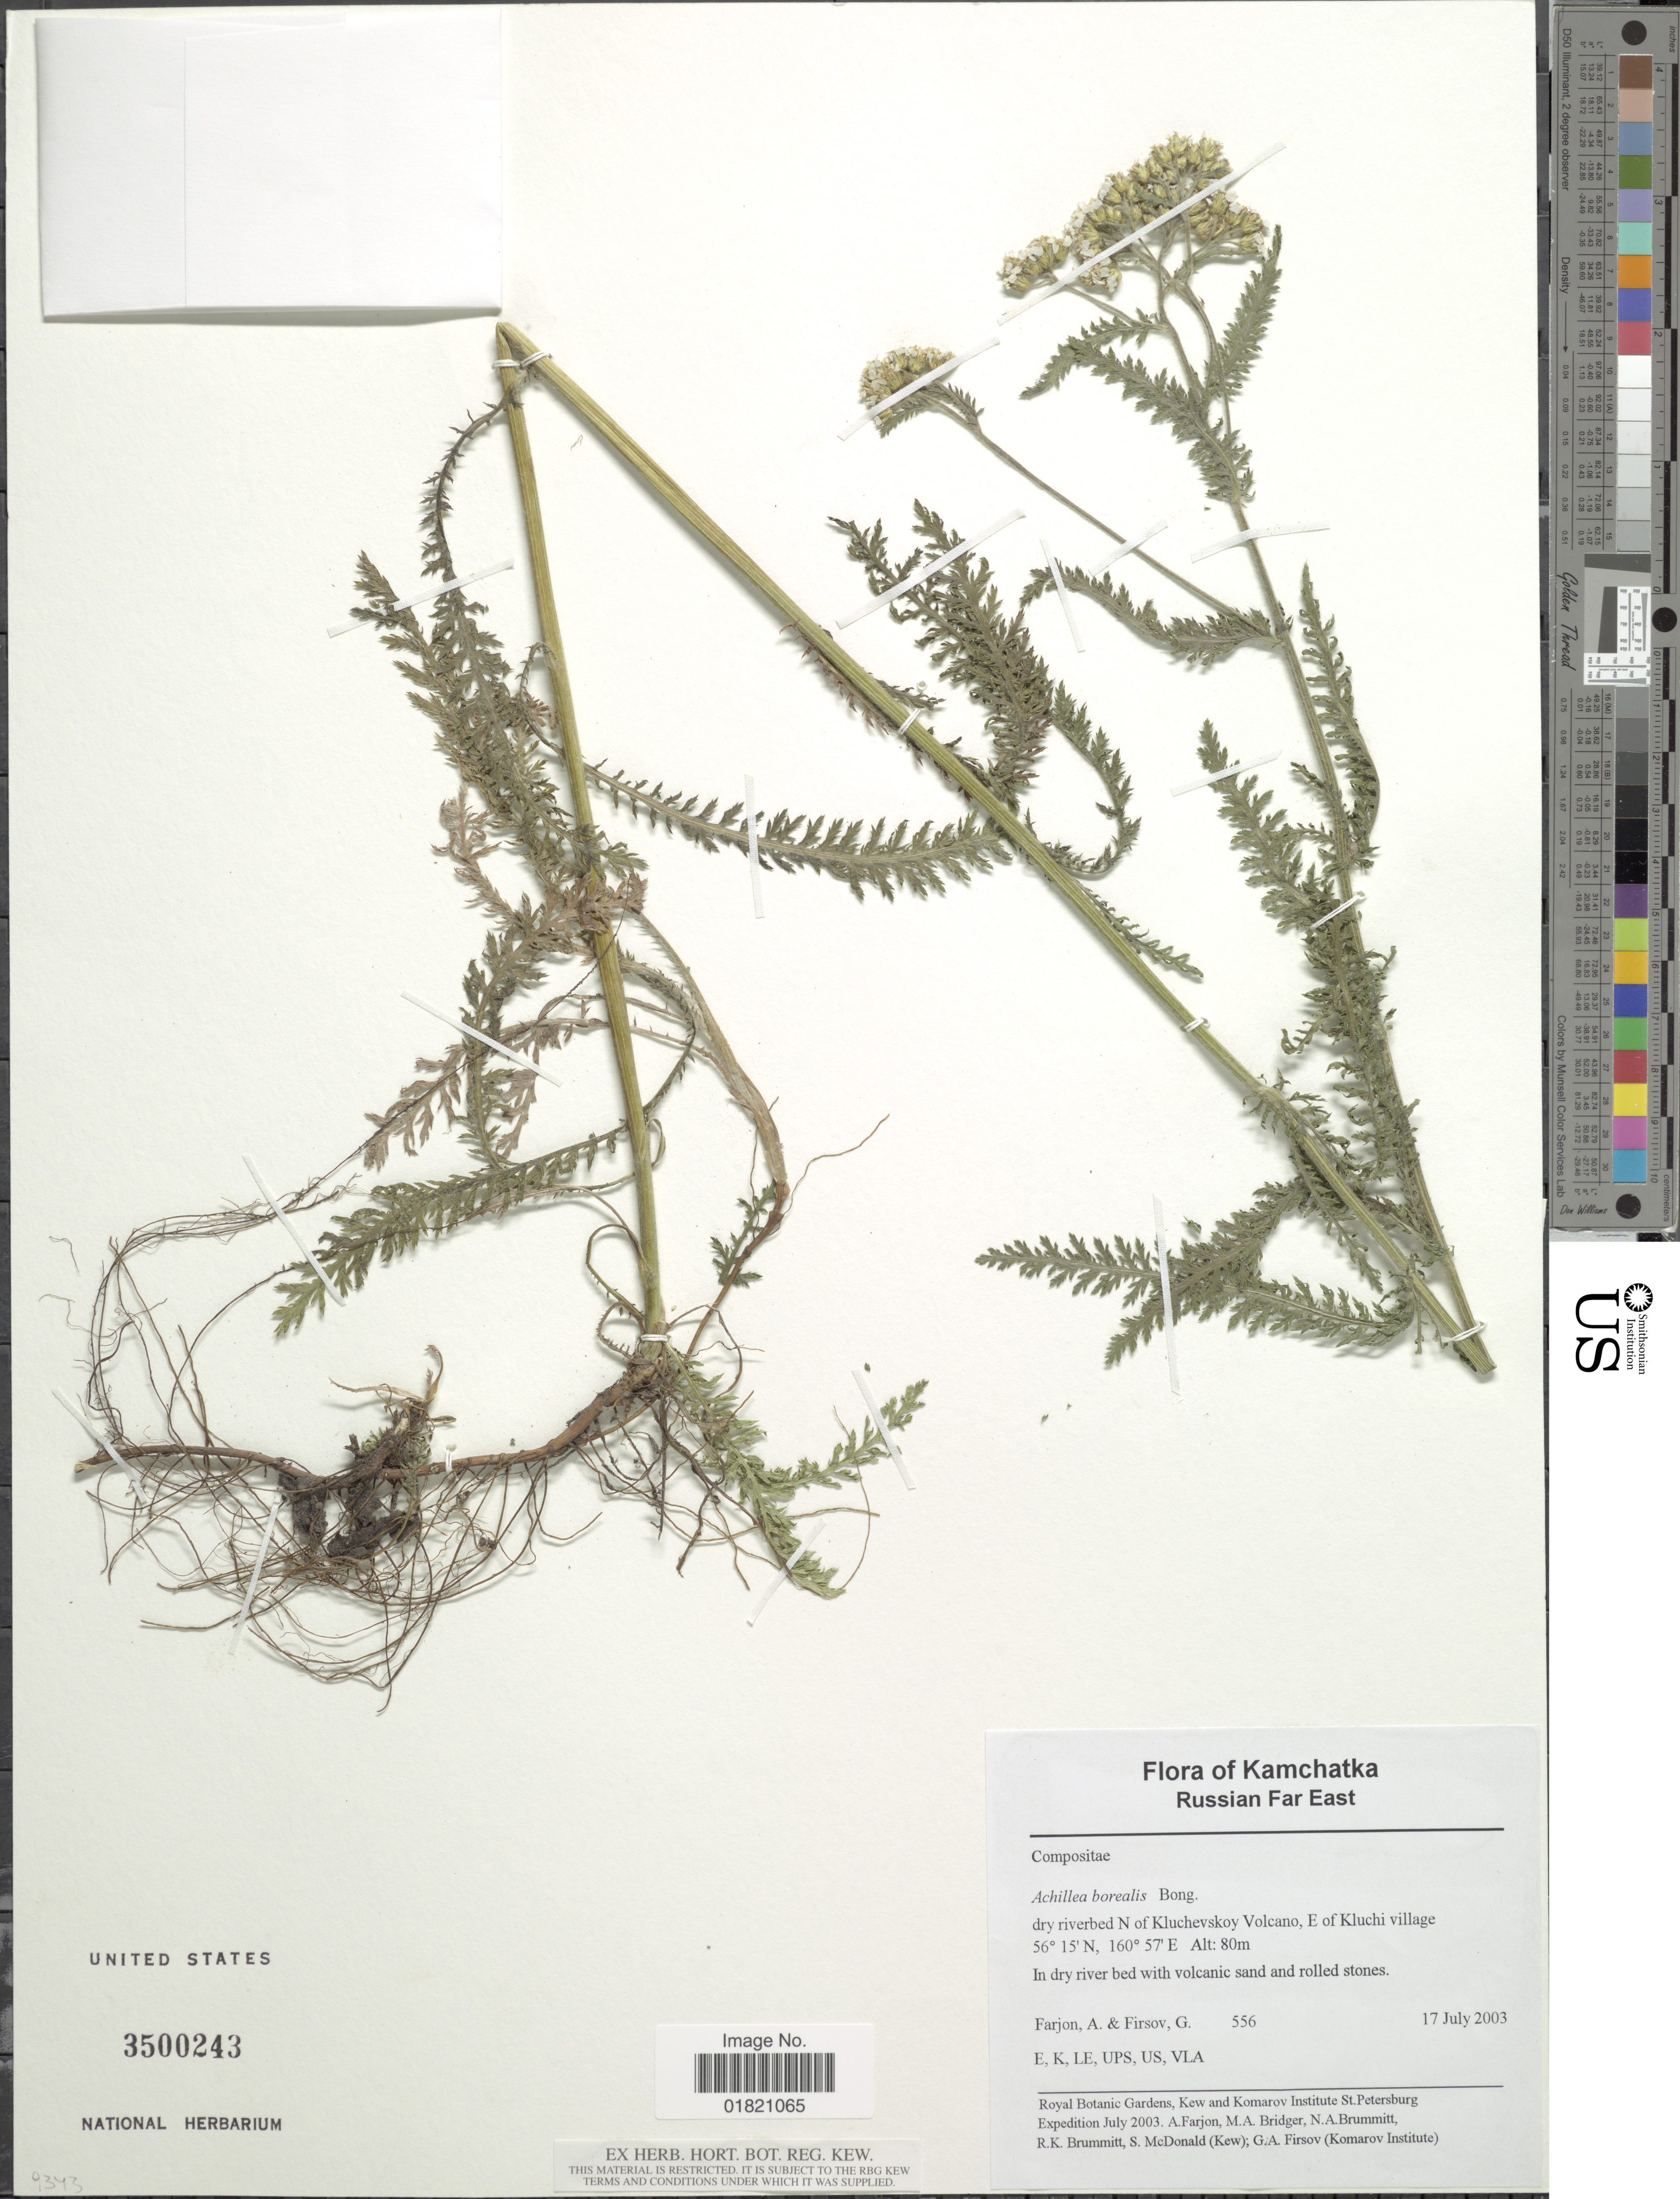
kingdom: Plantae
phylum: Tracheophyta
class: Magnoliopsida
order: Asterales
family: Asteraceae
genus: Achillea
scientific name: Achillea borealis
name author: Bong.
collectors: A. K. Farjon & G. Firsov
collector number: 556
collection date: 2003-07-17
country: Russian Federation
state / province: Kamchatka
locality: Russian Far East. N of Kluchevskoy Volcano, E of Kluchi village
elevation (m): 80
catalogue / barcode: US 3500243